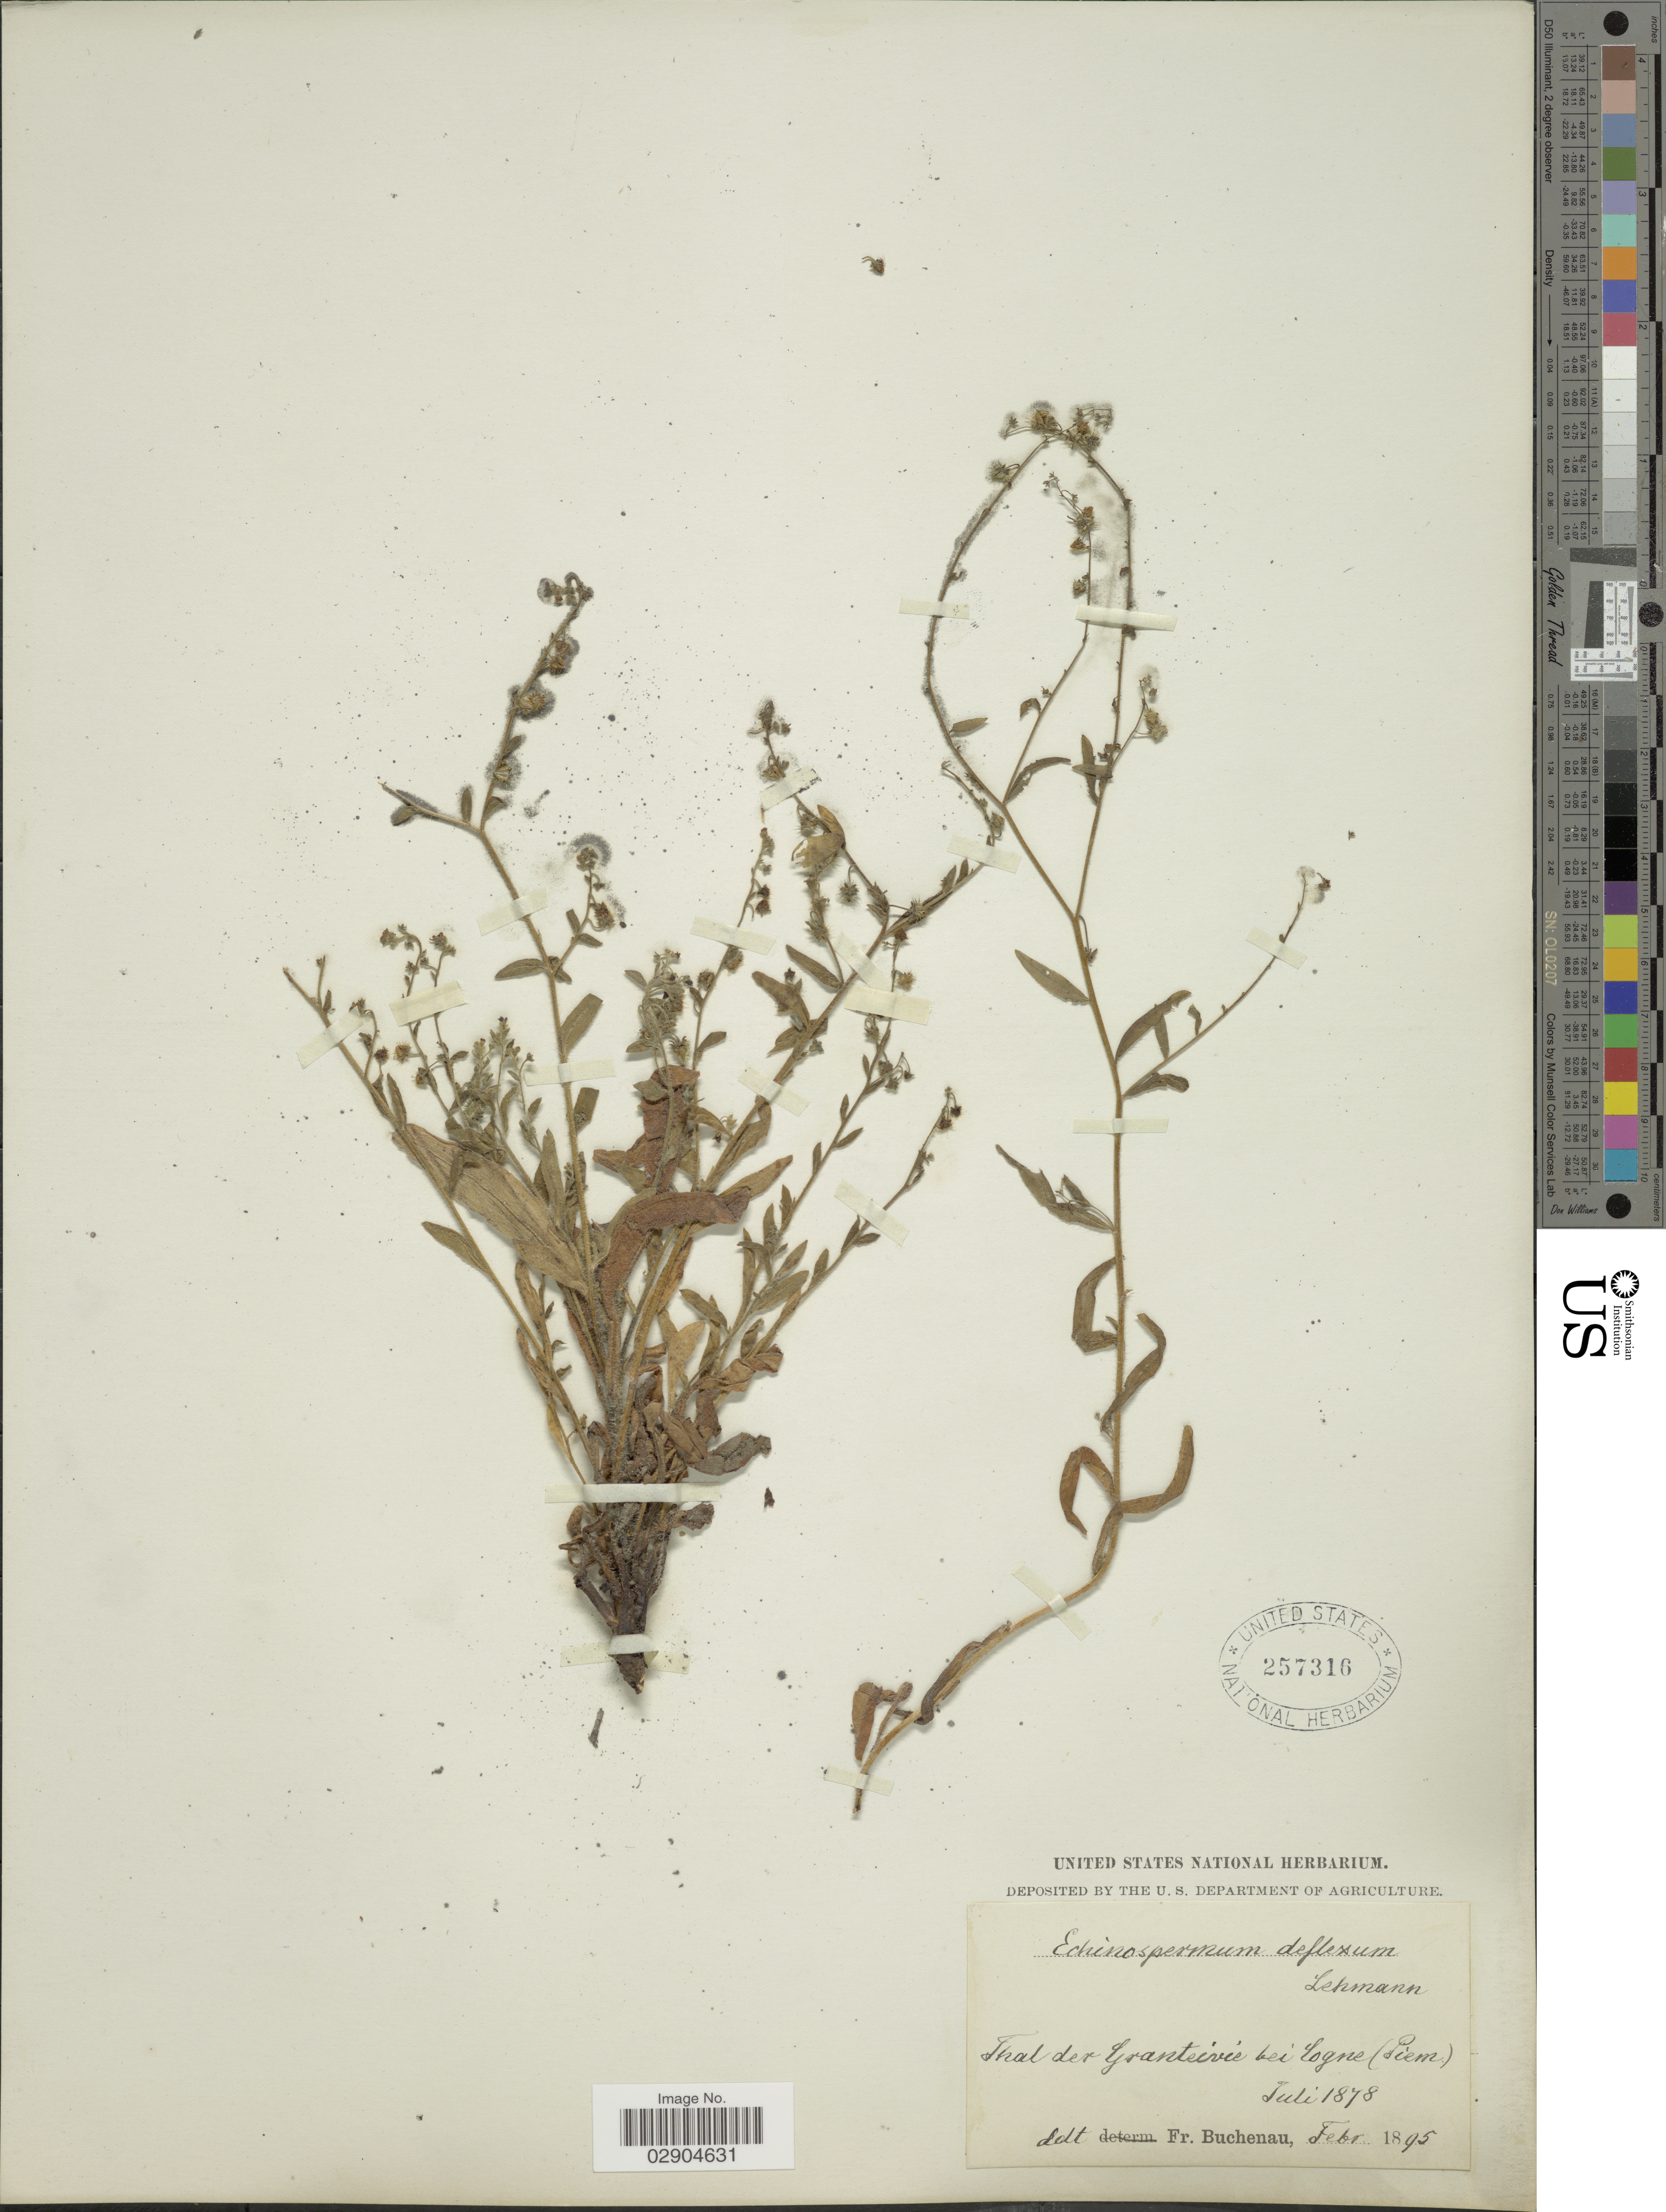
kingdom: Plantae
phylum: Tracheophyta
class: Magnoliopsida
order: Boraginales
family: Boraginaceae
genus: Lappula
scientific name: Lappula deflexa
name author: (Wahlenb.) Garcke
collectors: U.S. National Herbarium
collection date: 1878-07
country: Italy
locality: Thal der Granteivie bei Cogne (Piem).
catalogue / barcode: US 257316